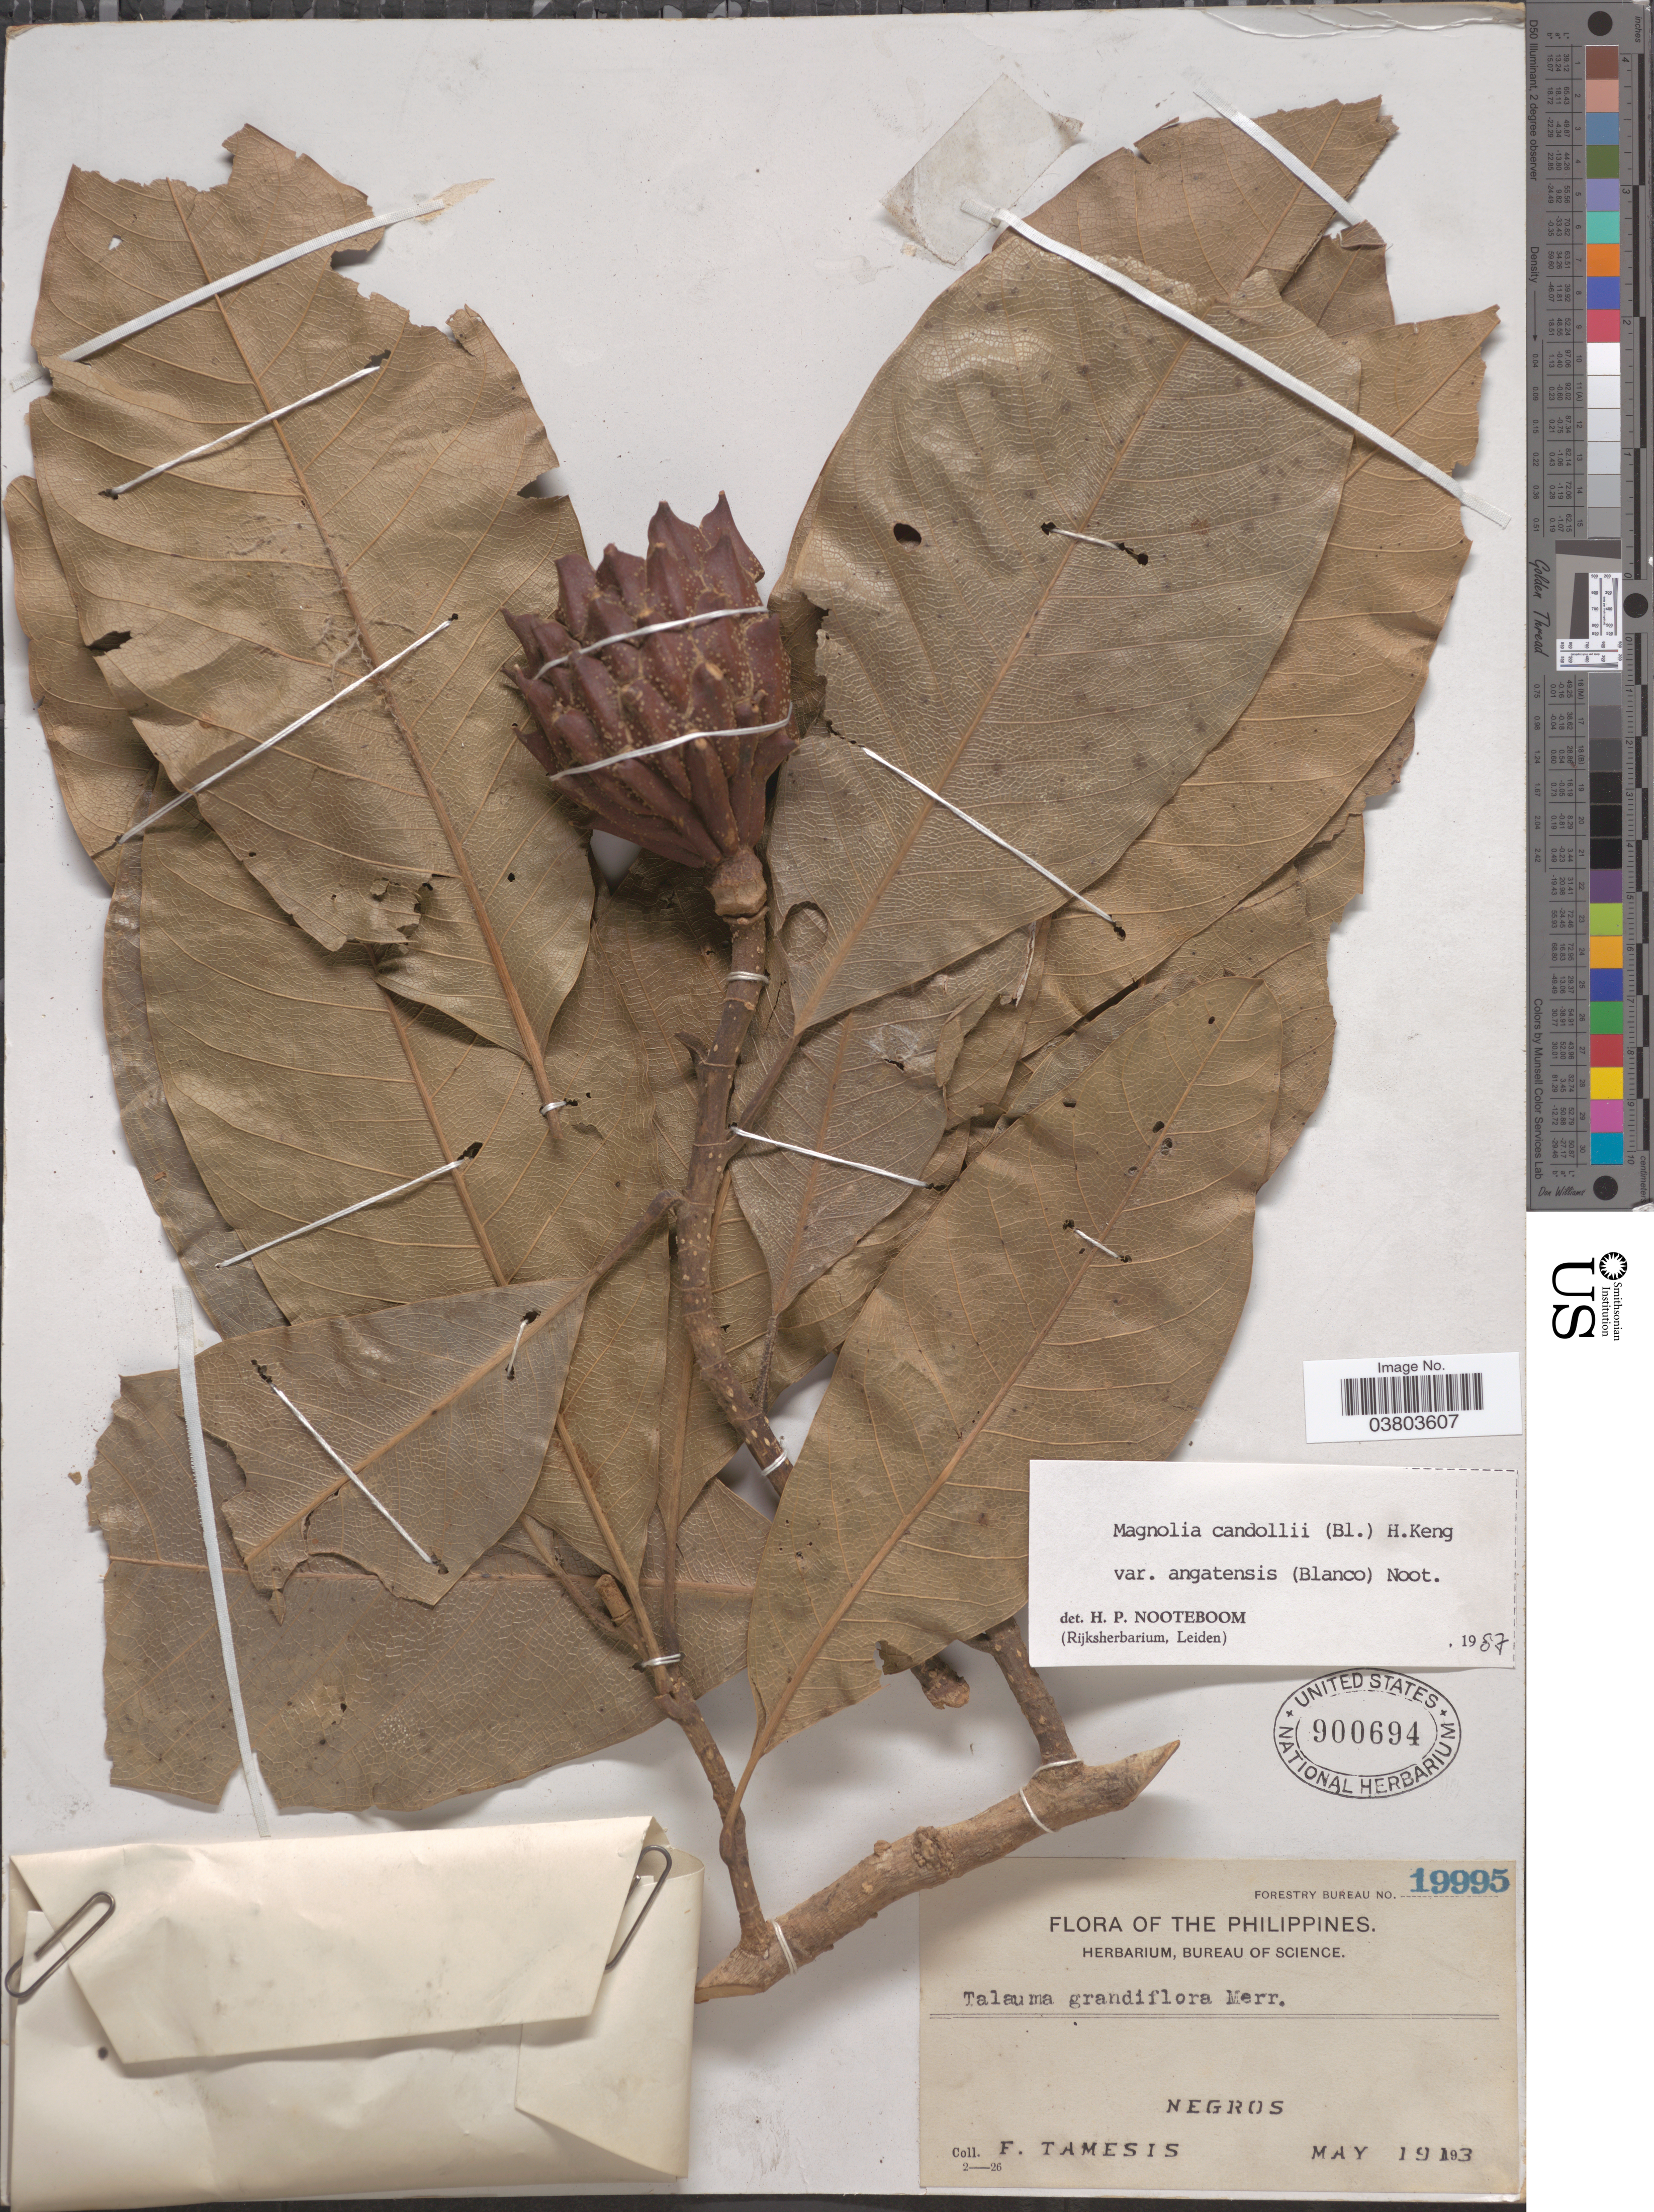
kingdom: Plantae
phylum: Tracheophyta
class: Magnoliopsida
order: Magnoliales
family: Magnoliaceae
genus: Magnolia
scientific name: Magnolia candollei var. angatensis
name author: (Blanco) Noot.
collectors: F. Tamesis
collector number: Forestry Bureau 19995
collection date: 1913-05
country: Philippines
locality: Negros.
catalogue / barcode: US 900694